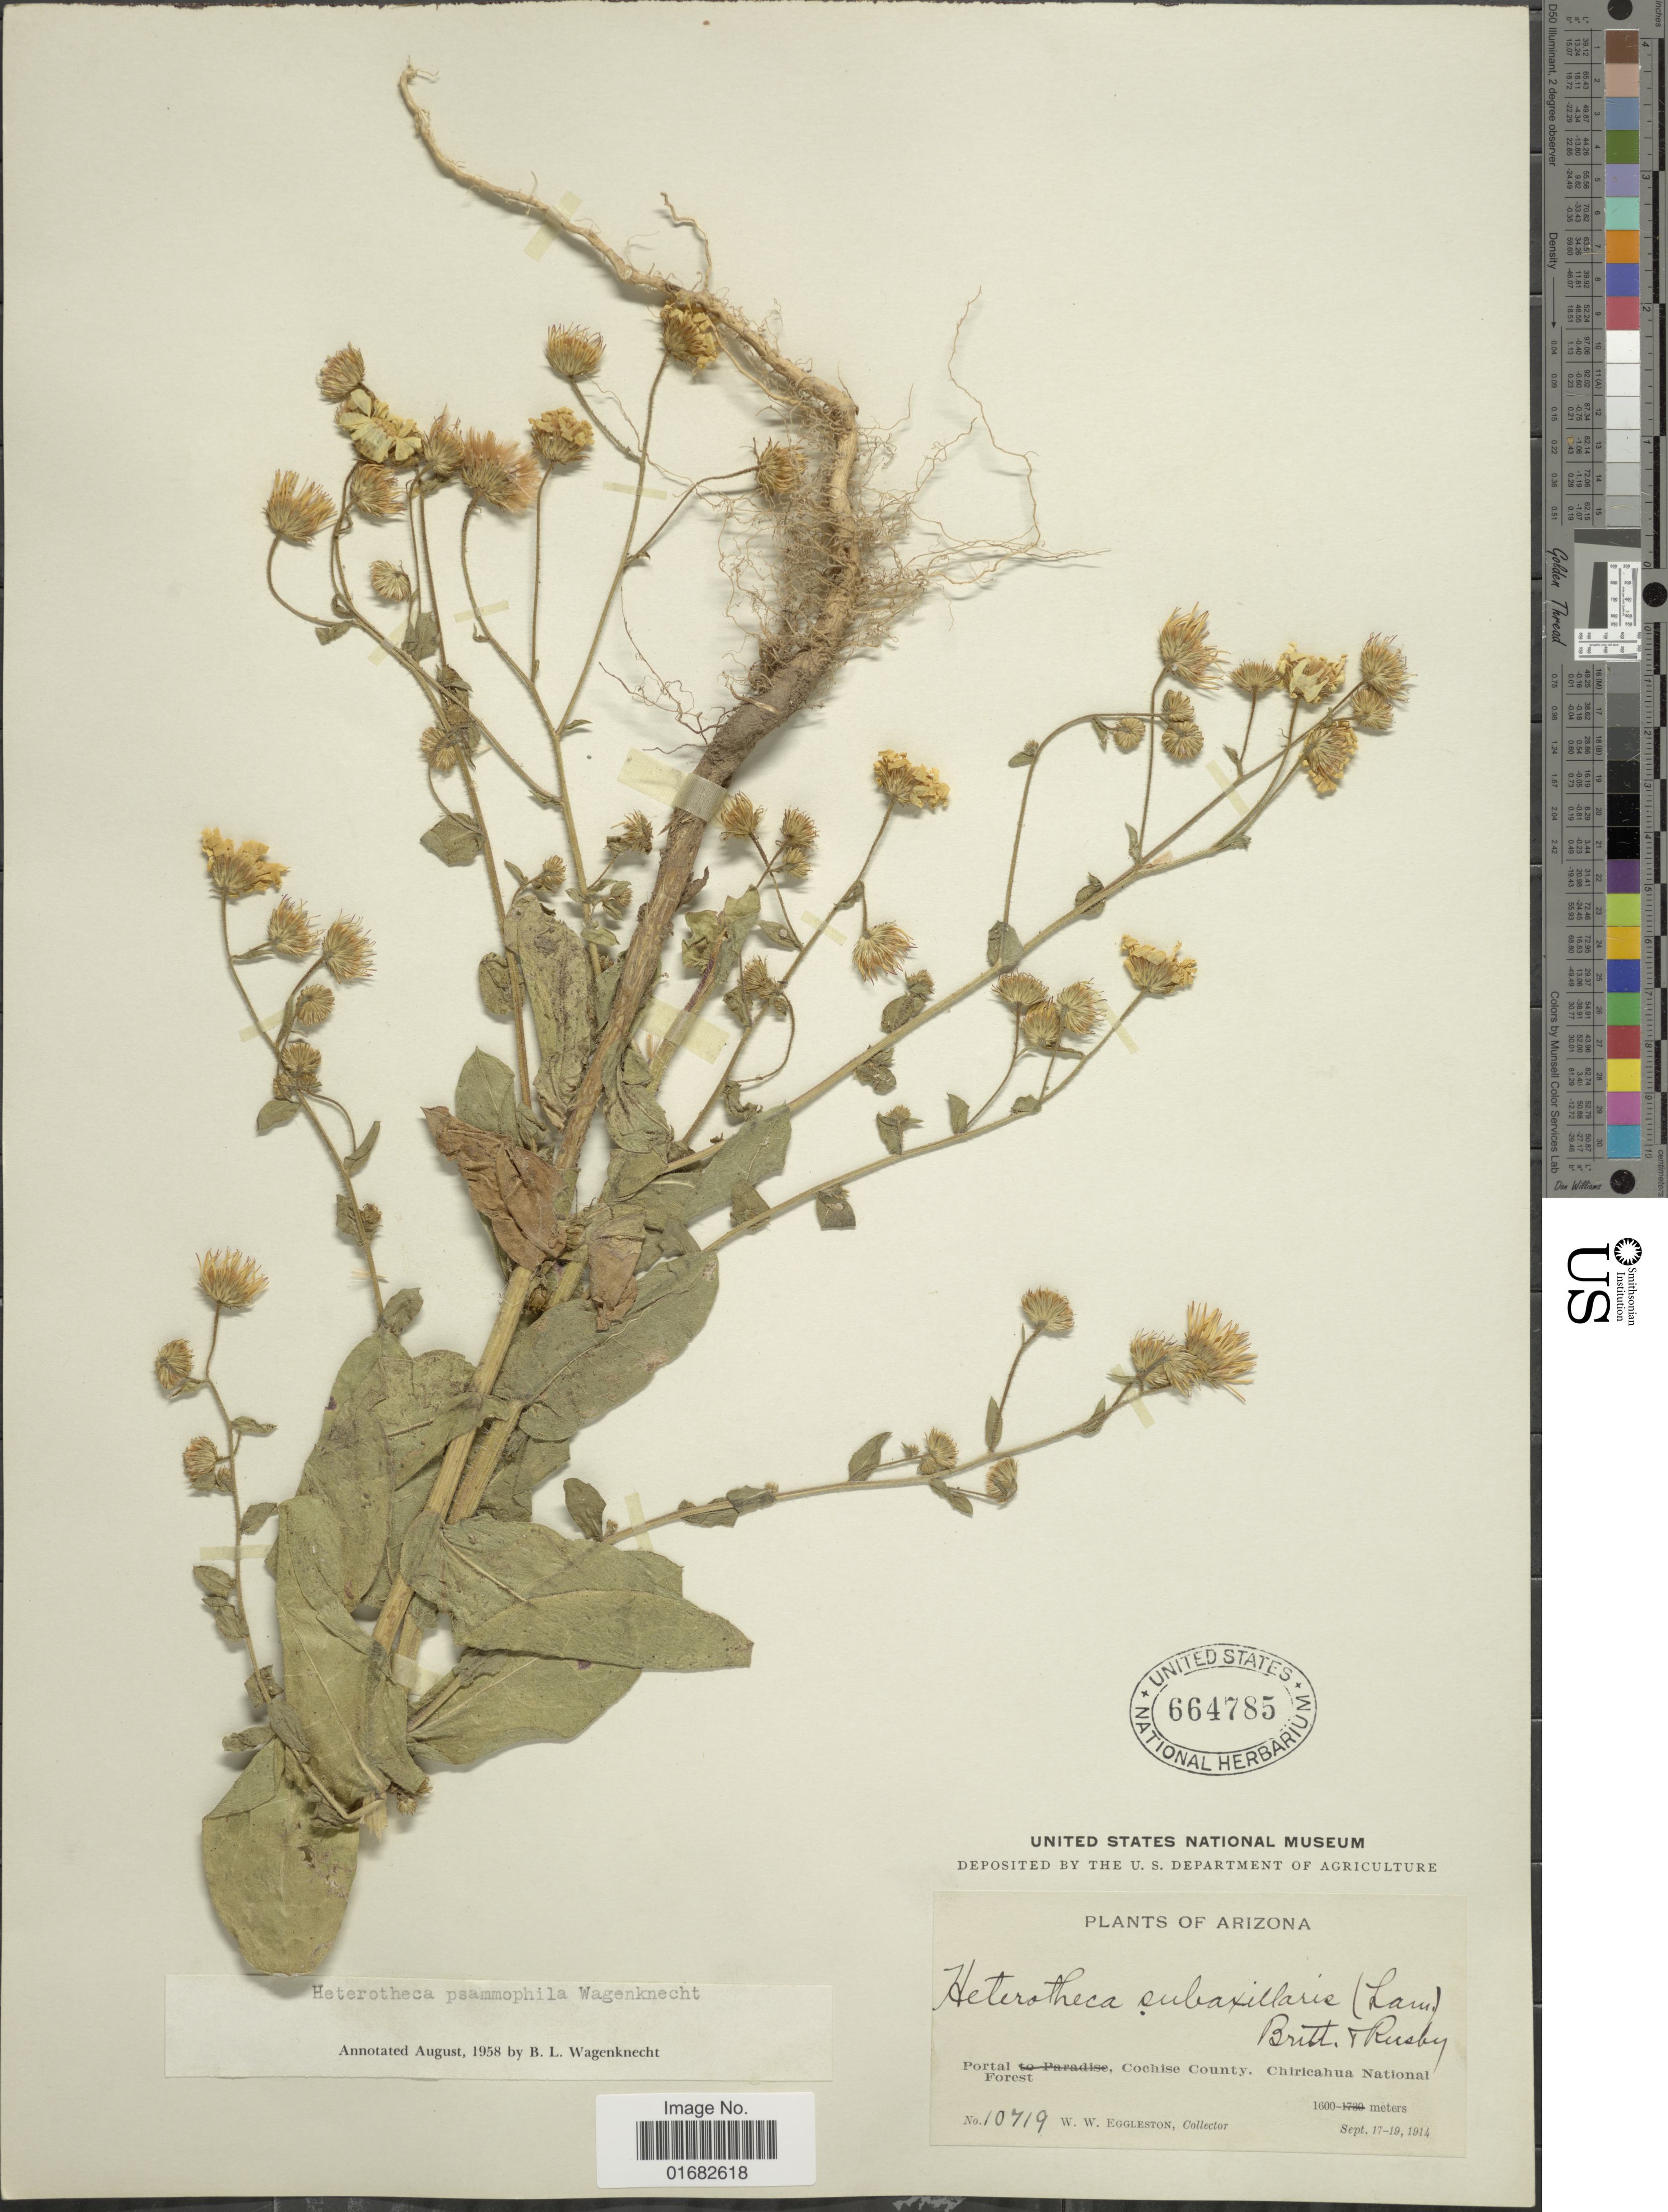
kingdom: Plantae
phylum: Tracheophyta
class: Magnoliopsida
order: Asterales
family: Asteraceae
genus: Heterotheca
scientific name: Heterotheca psammophila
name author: B. Wagenkn.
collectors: W. W. Eggleston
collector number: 10719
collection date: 1914-09-17/1914-09-19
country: United States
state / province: Arizona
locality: Portal, Cochise County, Chiricahua National Forest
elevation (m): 1600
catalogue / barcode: US 664785